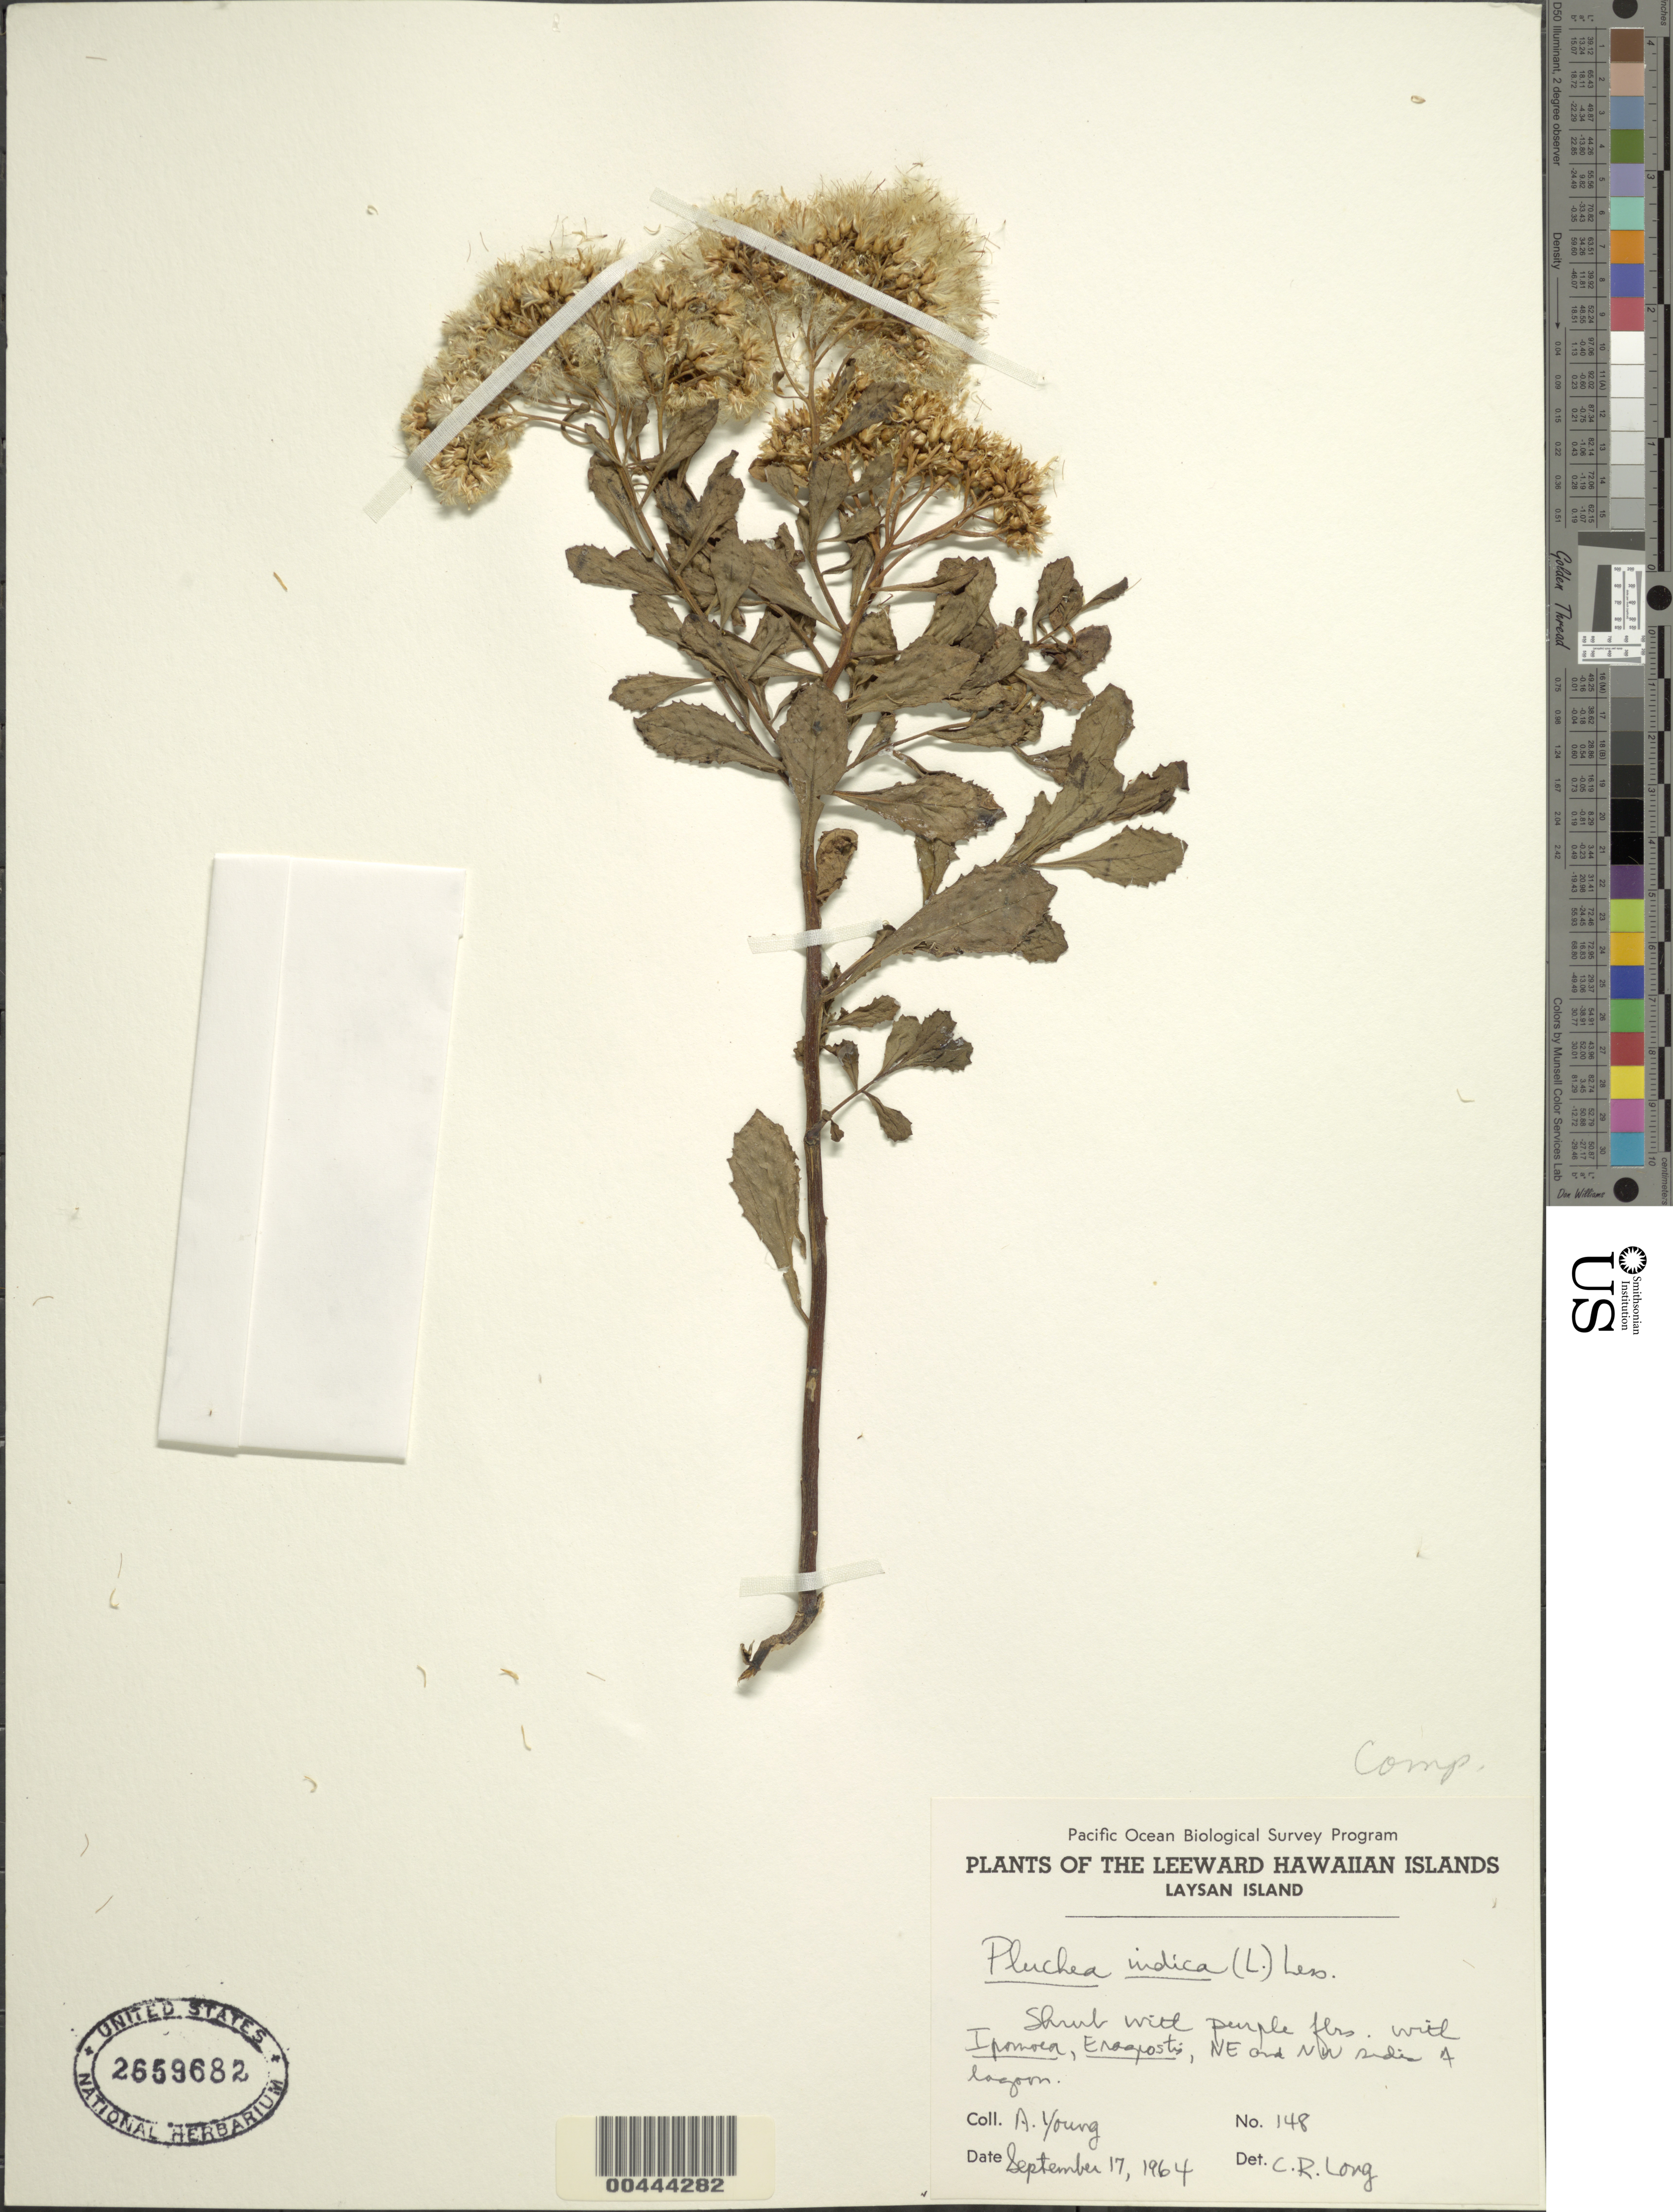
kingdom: Plantae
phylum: Tracheophyta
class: Magnoliopsida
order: Asterales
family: Asteraceae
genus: Pluchea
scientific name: Pluchea indica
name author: (L.) Less.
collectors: A. Young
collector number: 148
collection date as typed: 17 Sep 1964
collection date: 1964-09-17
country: United States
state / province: Hawaii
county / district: Honolulu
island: Laysan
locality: NE and NW side of lagoon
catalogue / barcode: US 2659682